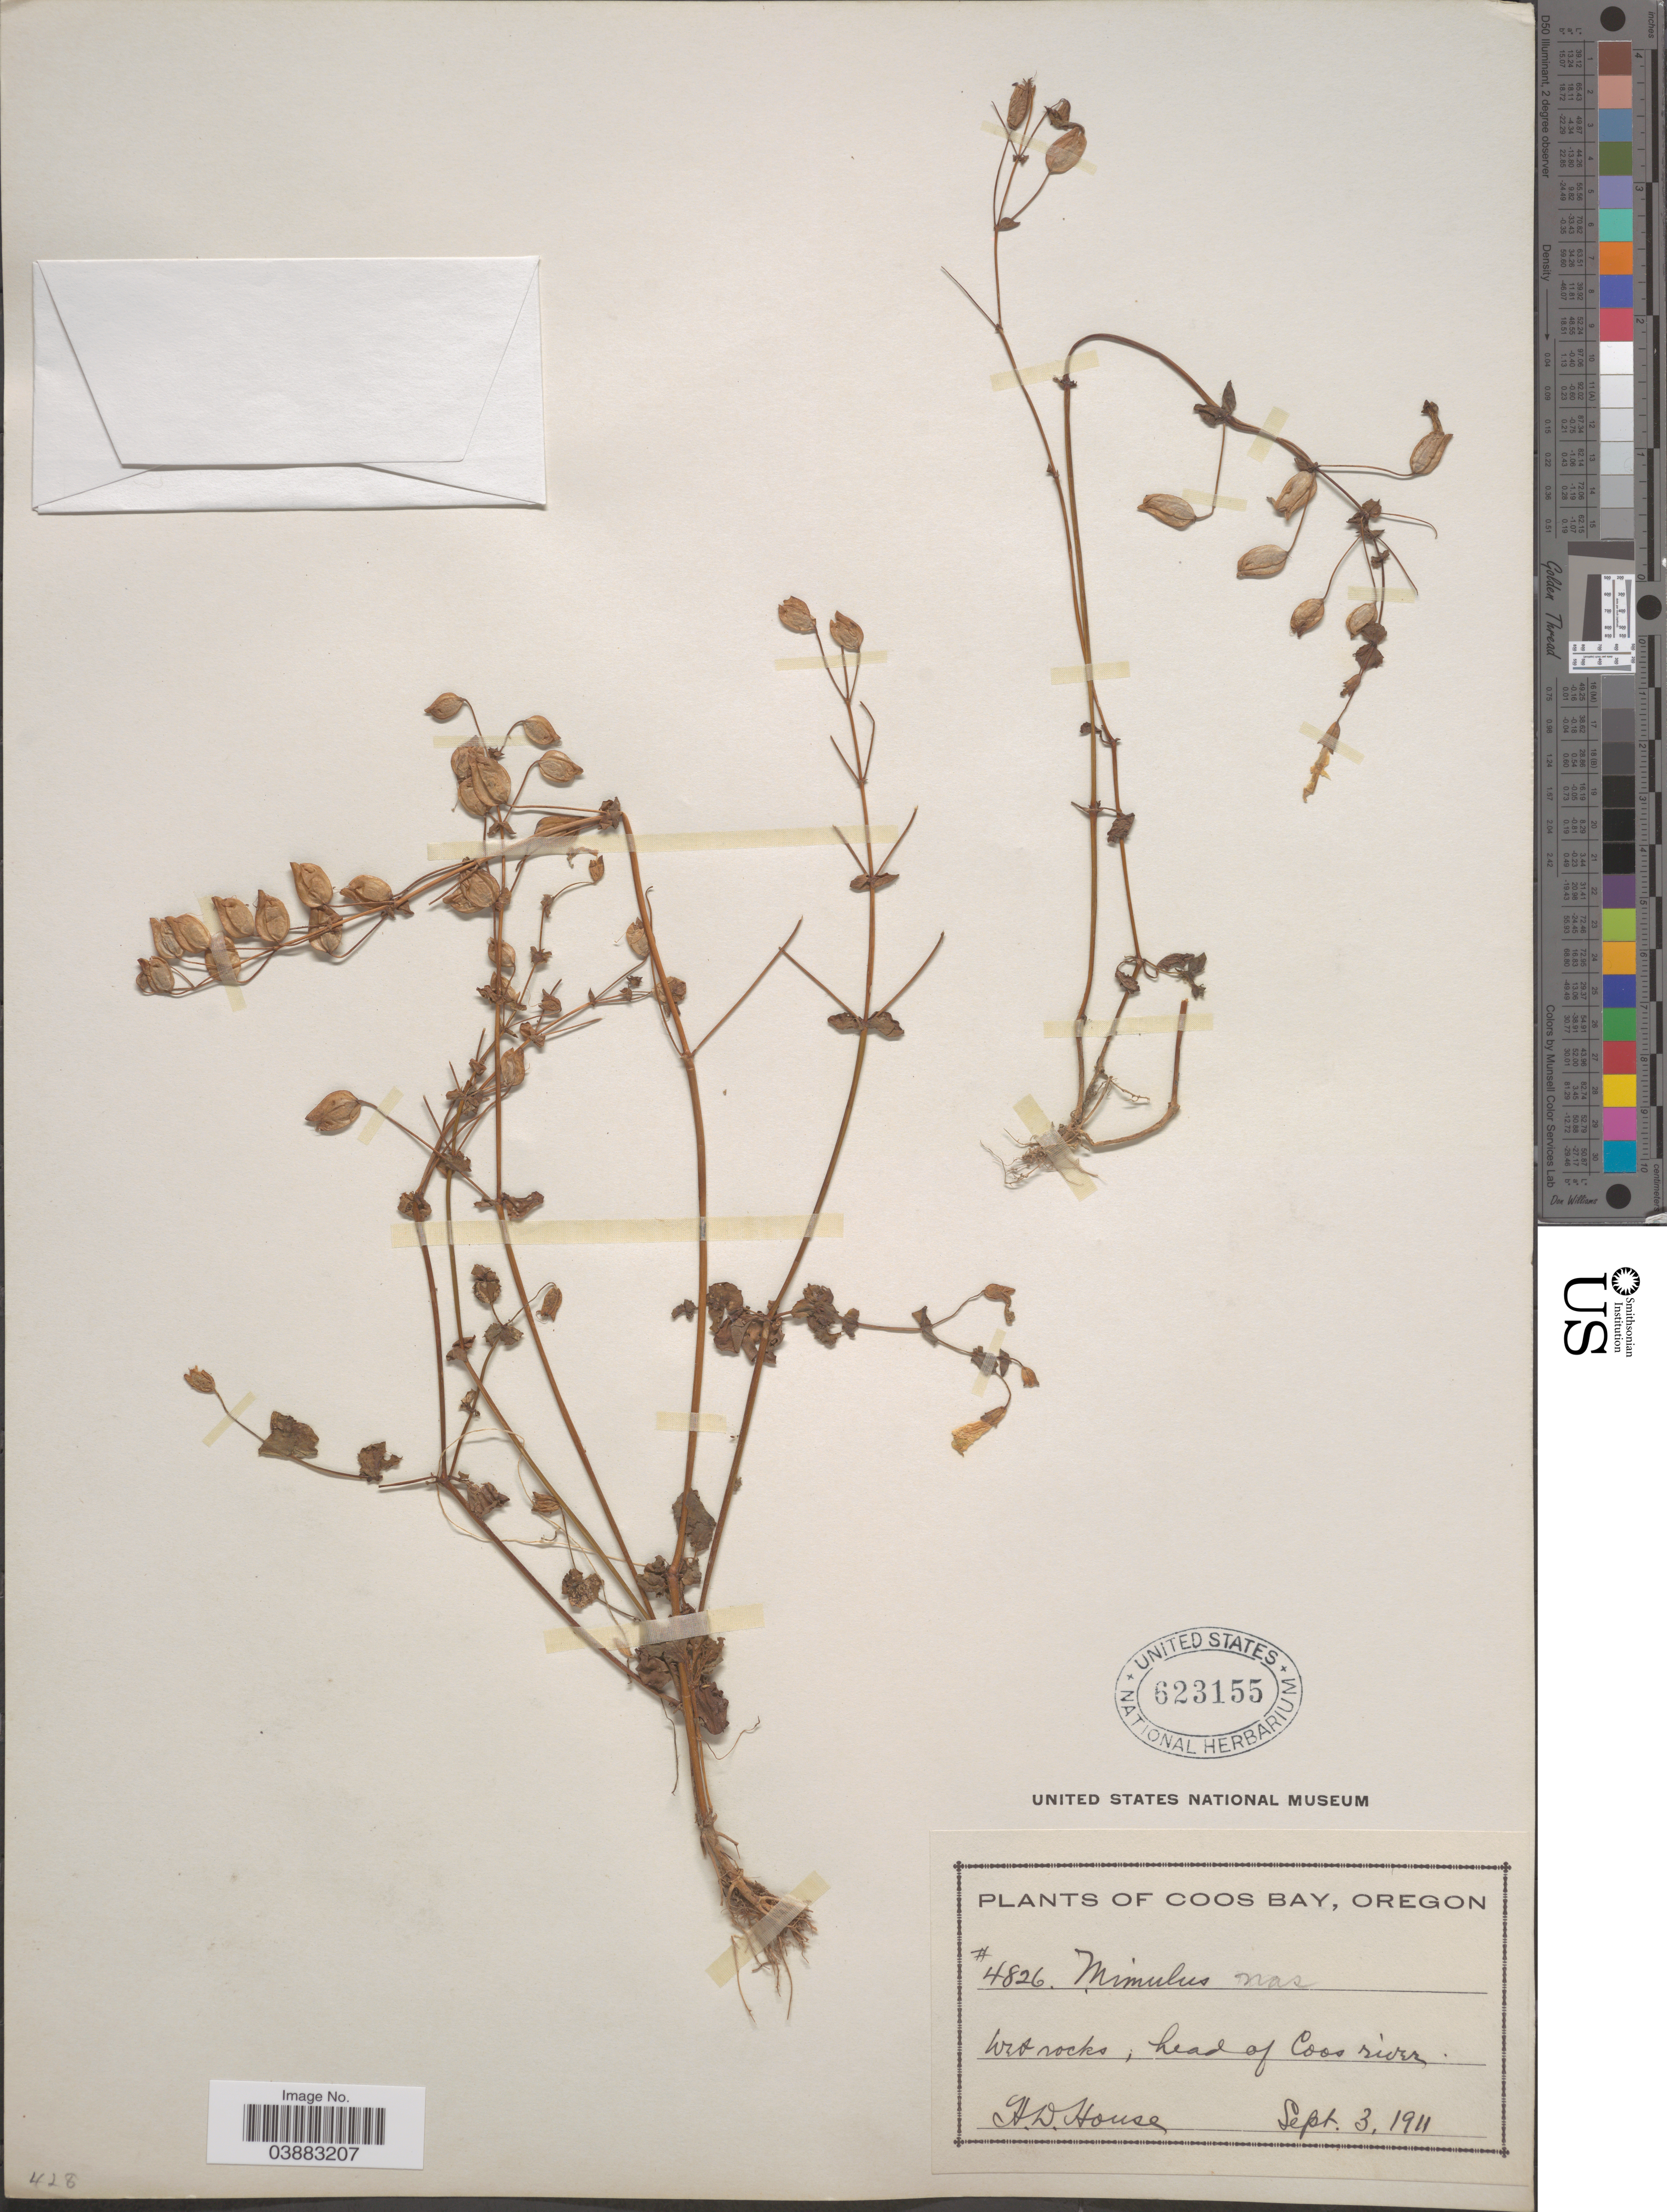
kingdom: Plantae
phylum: Tracheophyta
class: Magnoliopsida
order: Lamiales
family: Phrymaceae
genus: Mimulus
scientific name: Mimulus sp.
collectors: H. D. House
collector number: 4826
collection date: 1911-09-03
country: United States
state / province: Oregon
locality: Coos Bay. Wet rocks, head of Coos river.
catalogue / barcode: US 623155